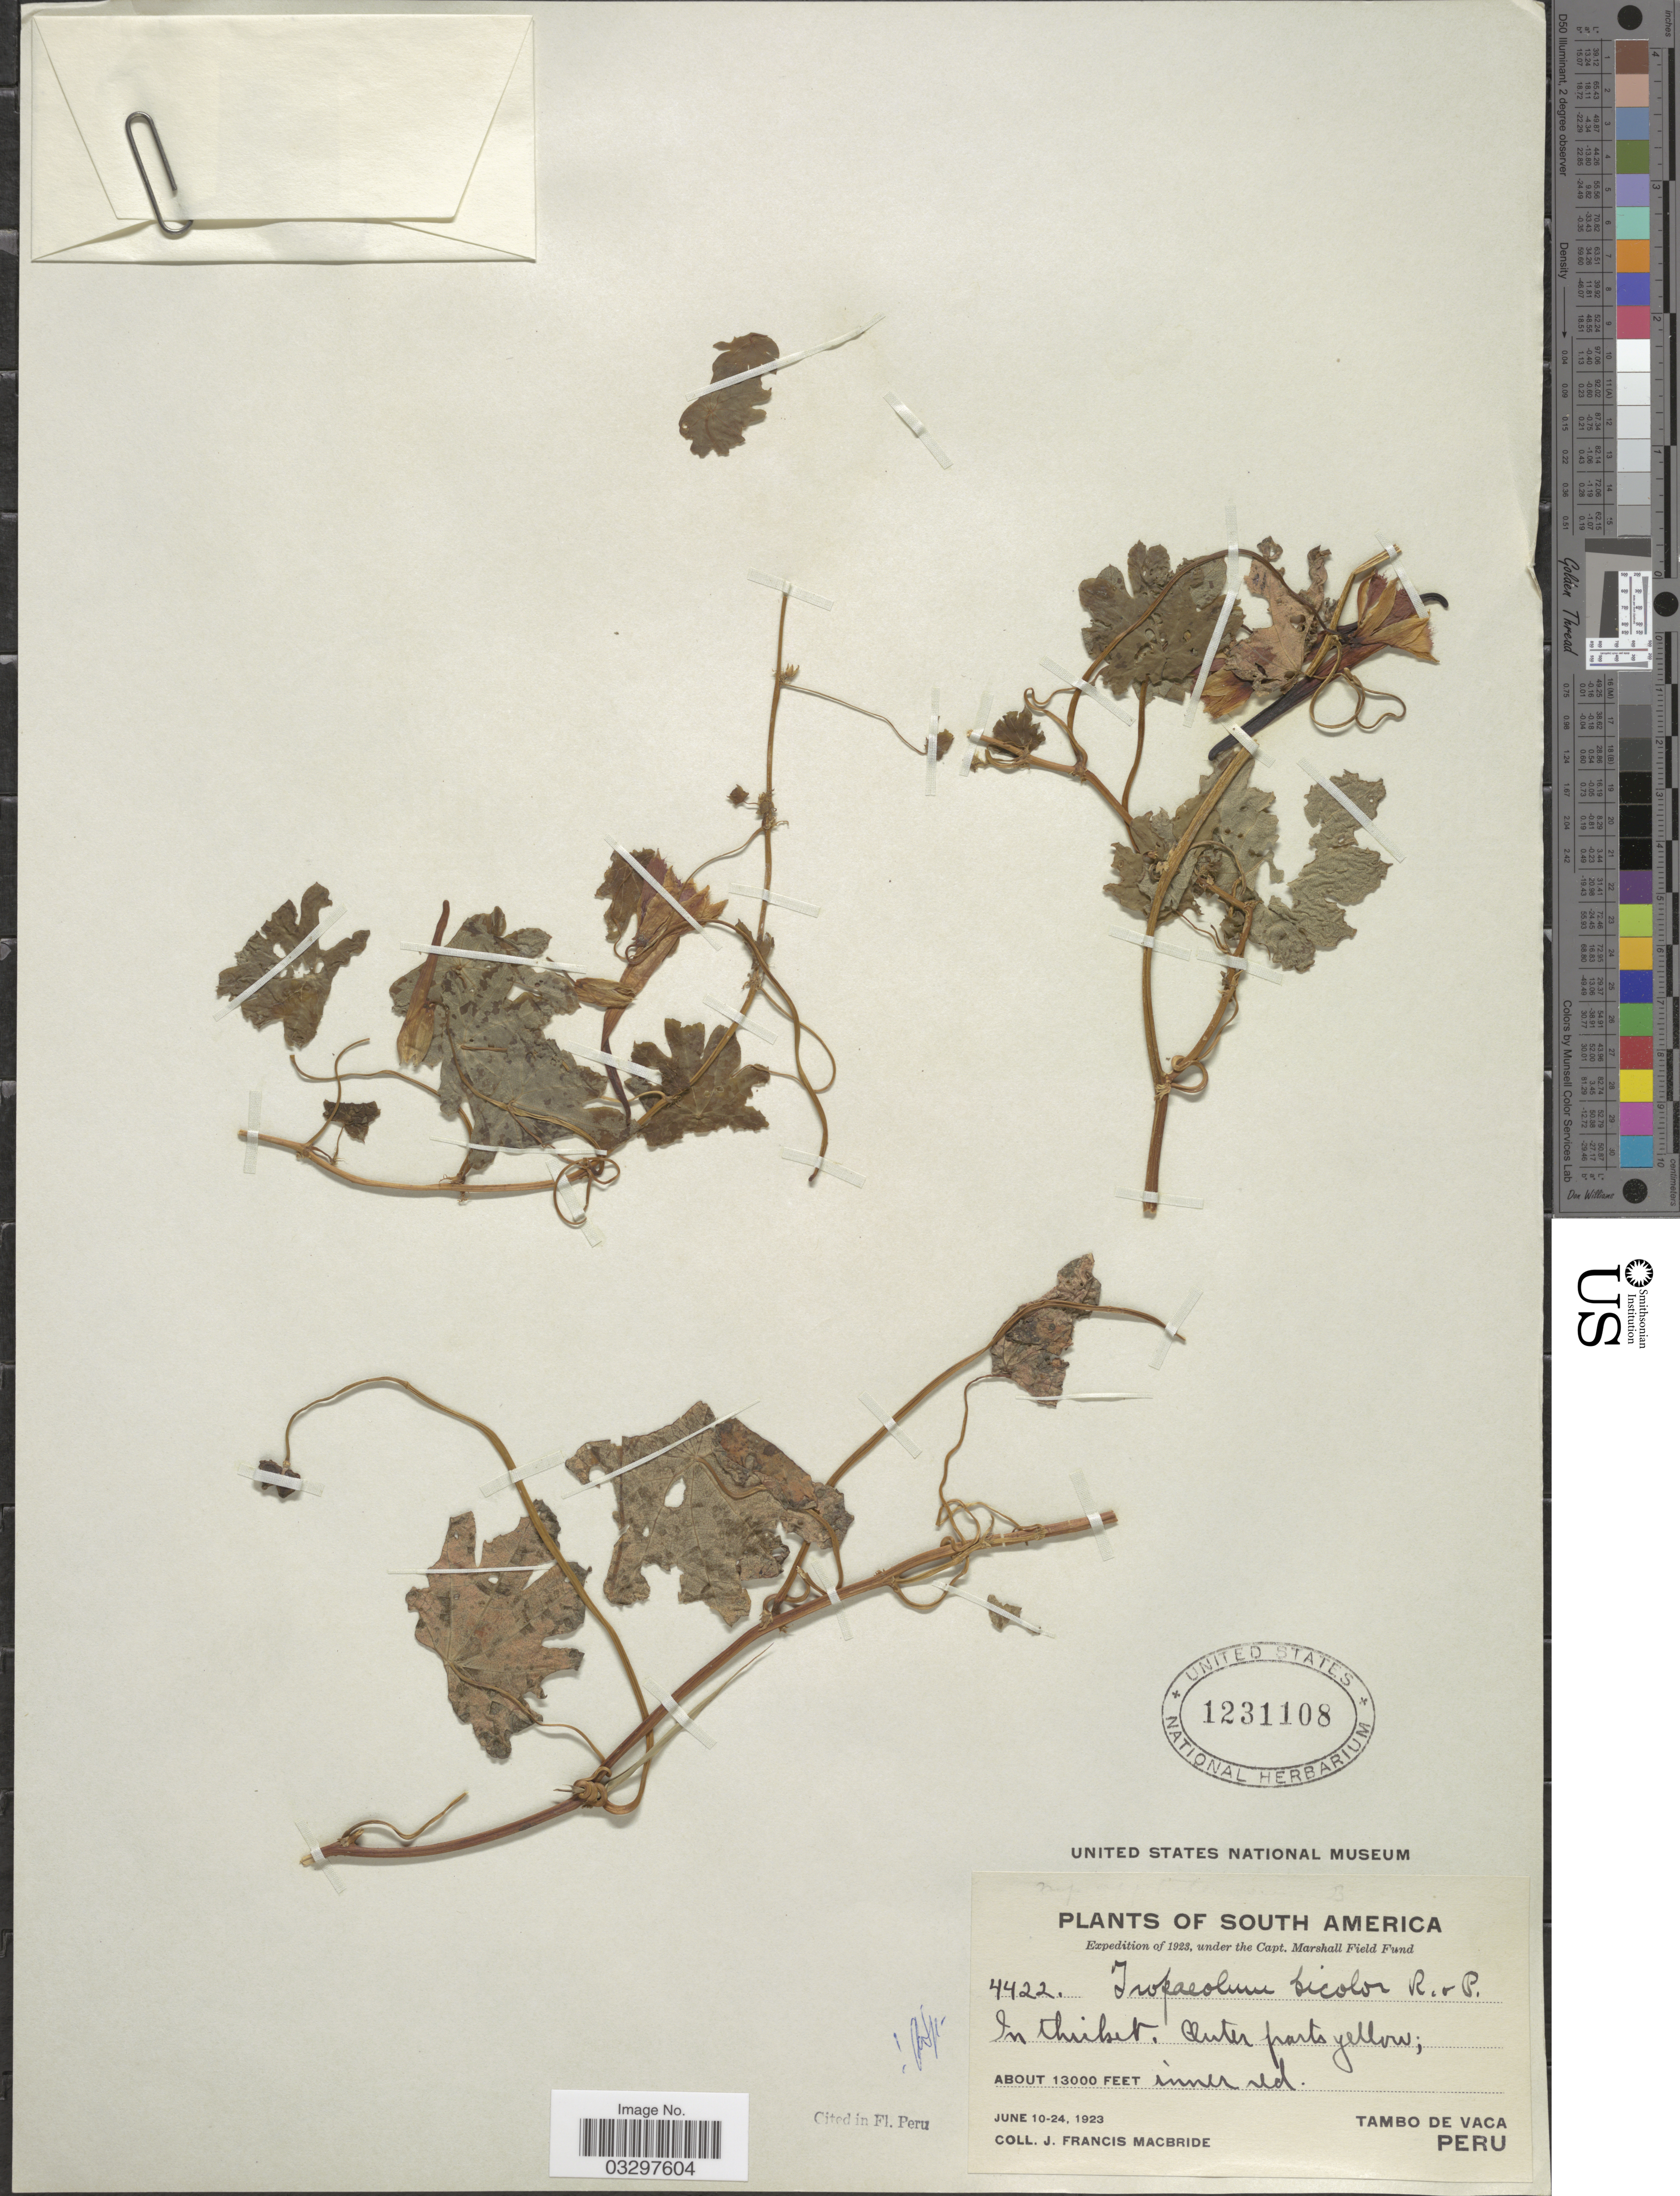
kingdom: Plantae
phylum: Tracheophyta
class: Magnoliopsida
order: Brassicales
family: Tropaeolaceae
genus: Tropaeolum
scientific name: Tropaeolum bicolor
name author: Ruiz & Pav.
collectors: J. F. Macbride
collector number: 4422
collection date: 1923-06-10/1923-06-24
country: Peru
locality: Tambo de Vaca.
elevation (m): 3962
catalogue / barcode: US 1231108